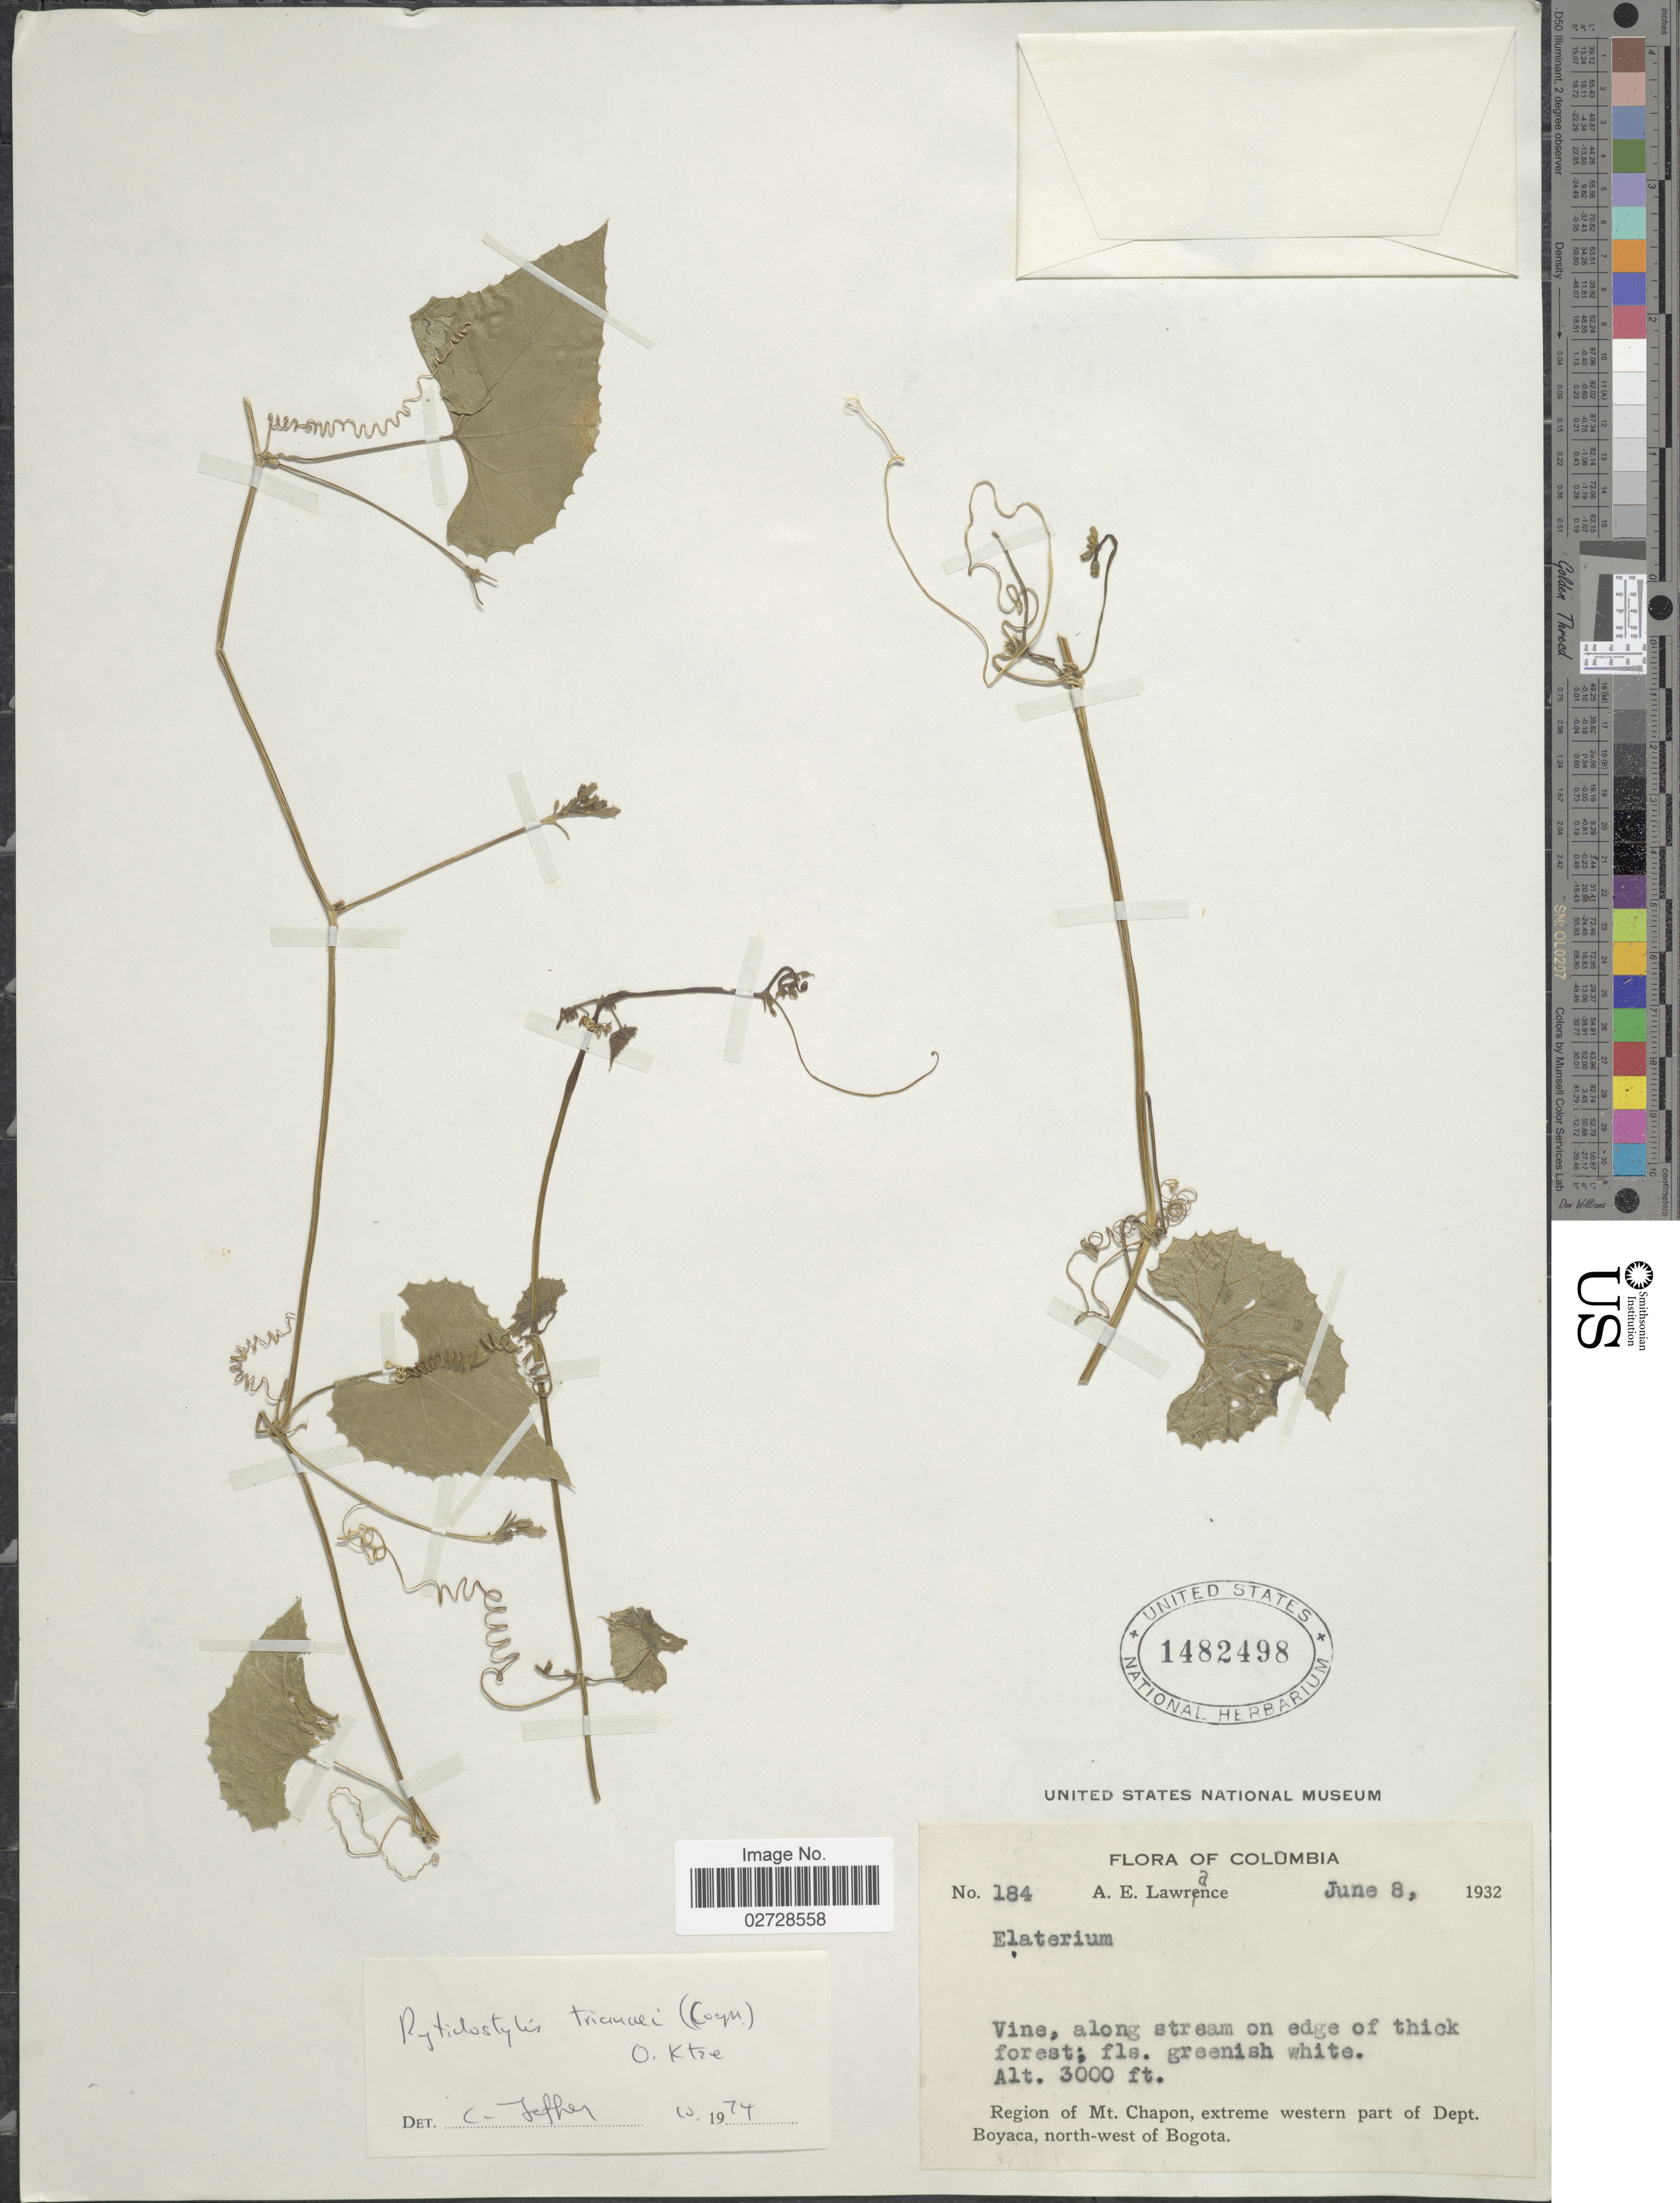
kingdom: Plantae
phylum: Tracheophyta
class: Magnoliopsida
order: Cucurbitales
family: Cucurbitaceae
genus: Cyclanthera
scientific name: Cyclanthera peruana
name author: H. Schaef. & S.S. Renner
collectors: A. Lawrance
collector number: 184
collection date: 1932-06-08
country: Colombia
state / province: Boyacá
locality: Along stream on edge of thick forest, Region of Mt. Chapon, extreme western part of Dept. Boyaca, nort-west of Bogota.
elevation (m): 914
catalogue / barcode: US 1482498